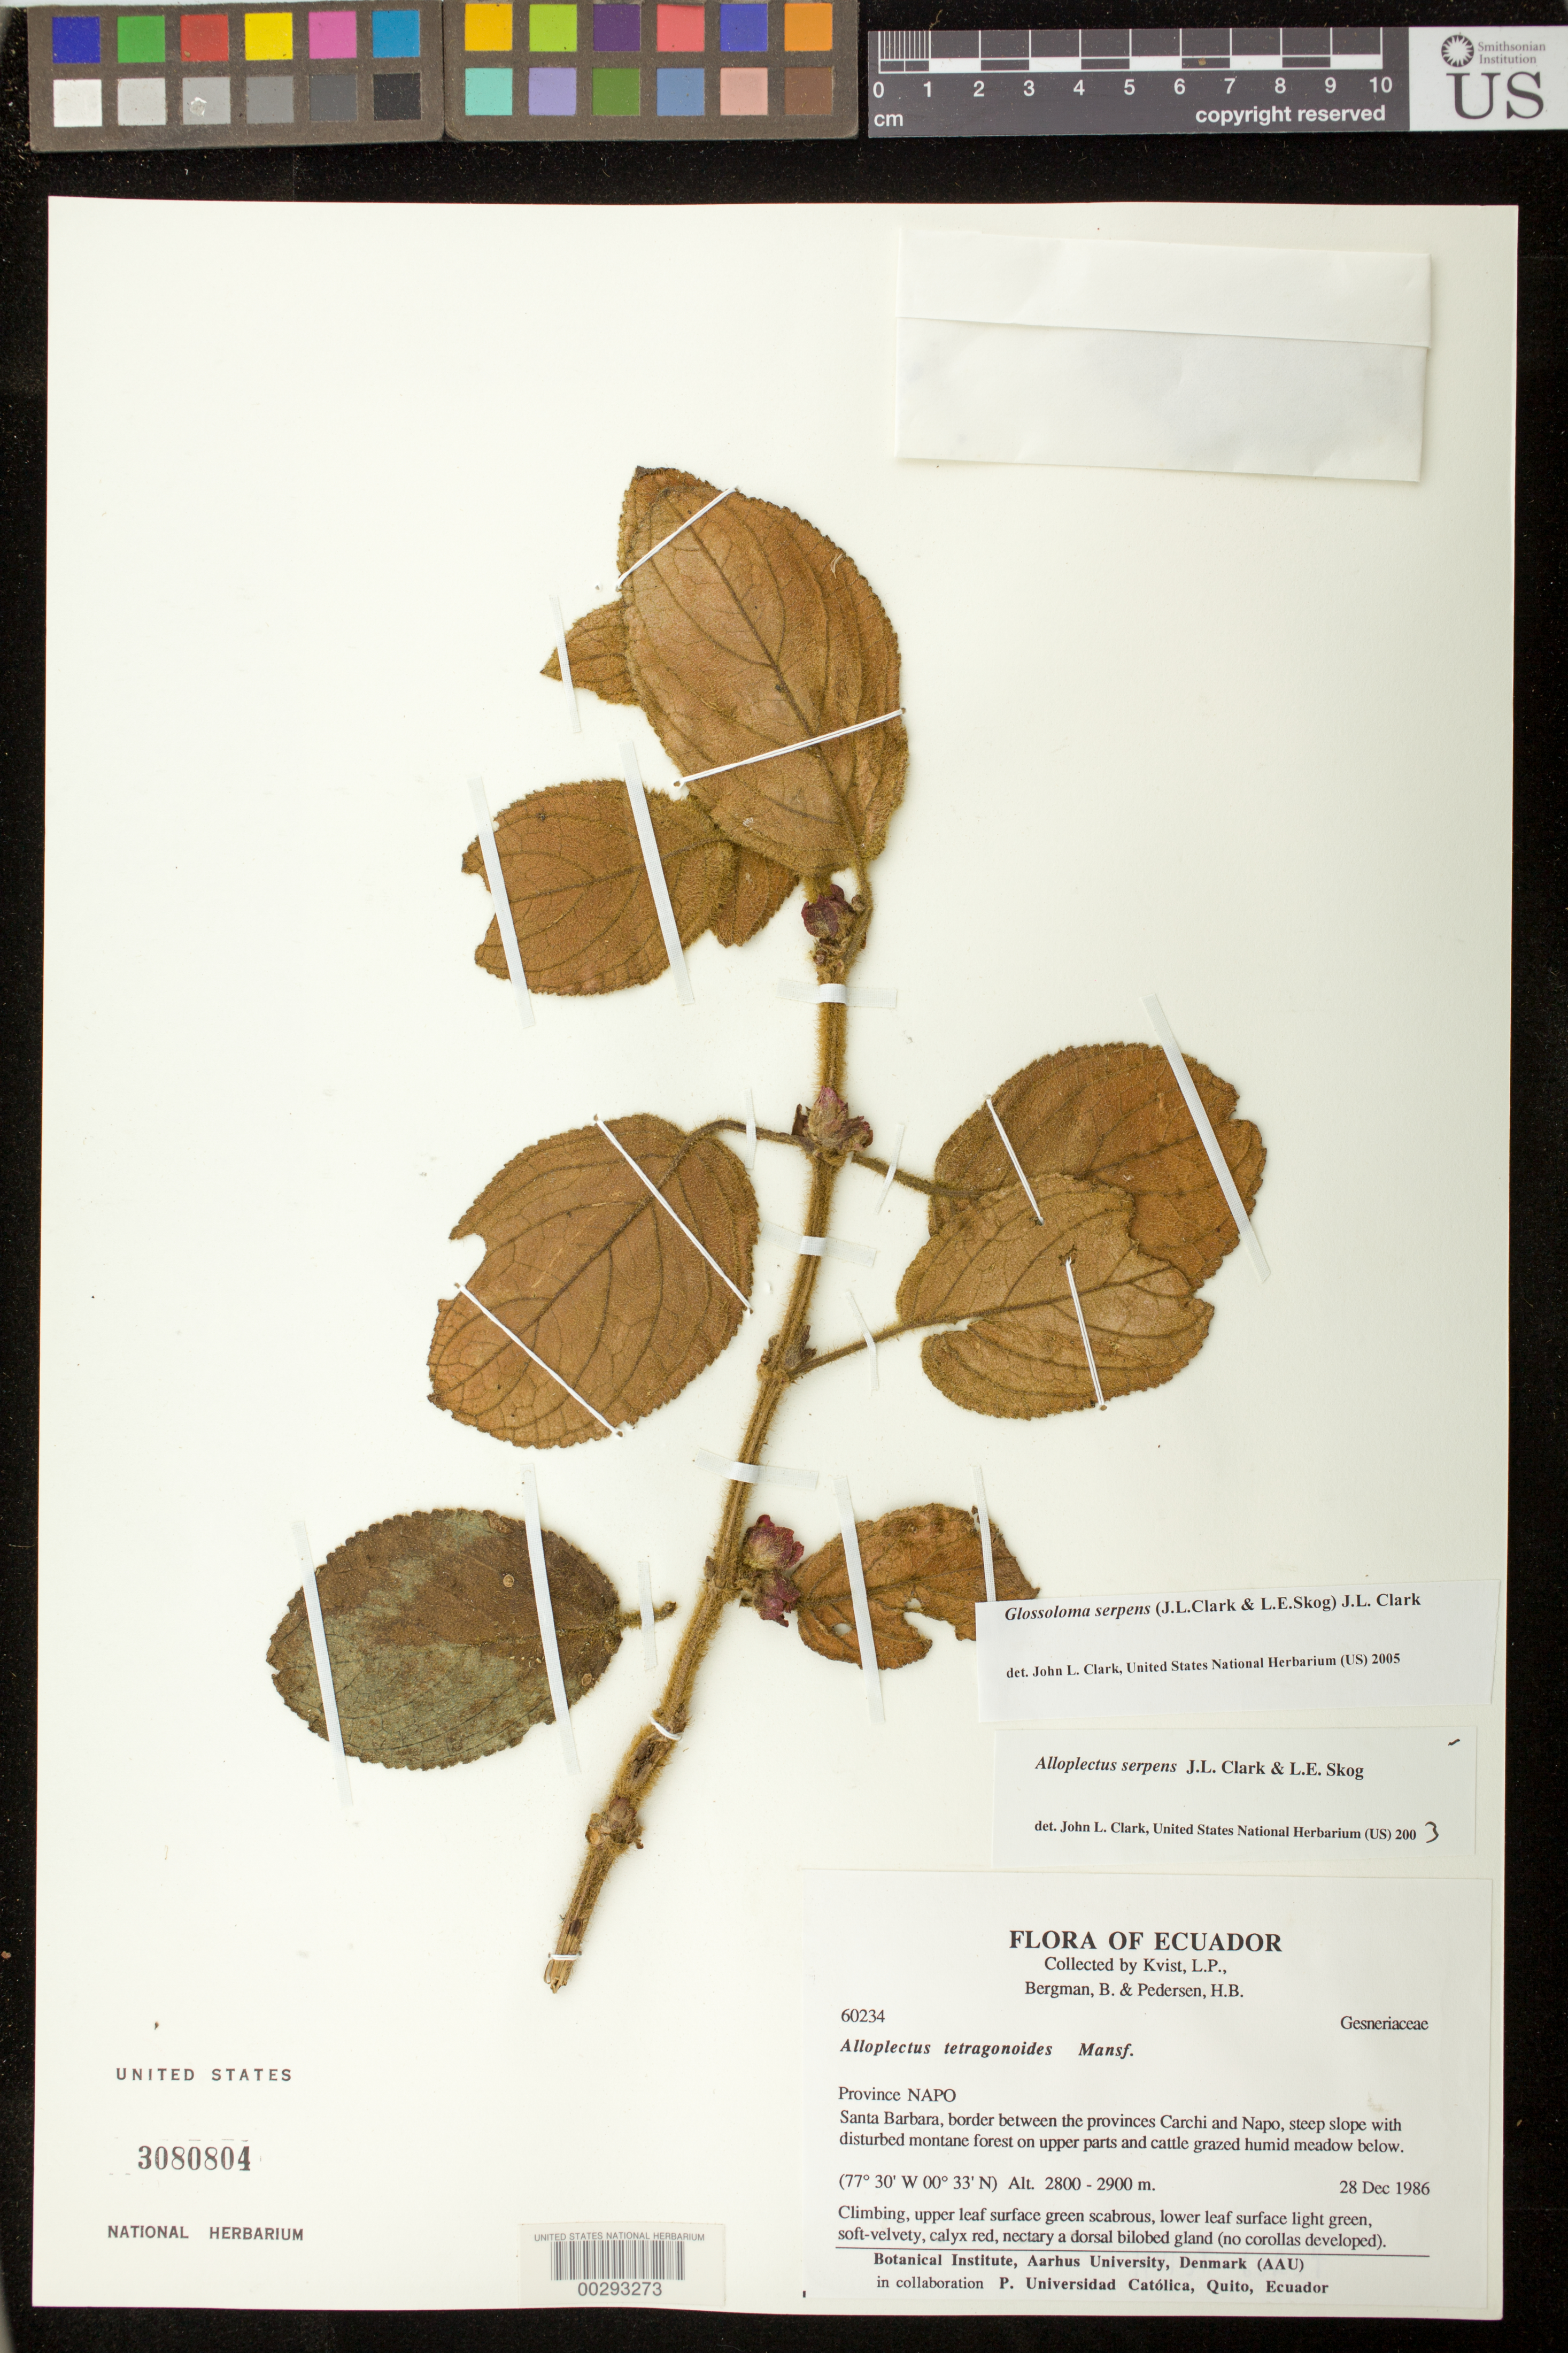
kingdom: Plantae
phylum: Tracheophyta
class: Magnoliopsida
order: Lamiales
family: Gesneriaceae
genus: Glossoloma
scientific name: Glossoloma serpens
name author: (J.L. Clark & L.E. Skog) J.L. Clark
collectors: L. P. Kvist, B. Bergman & H. B. Pedersen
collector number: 60234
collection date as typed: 28 Dec 1986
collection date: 1986-12-28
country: Ecuador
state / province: Napo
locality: Santa Barbara, between the provinces Carchi and Napo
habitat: Disturbed montane forest on upper parts and cattle grazed humid meadow below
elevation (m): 2800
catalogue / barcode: US 3080804